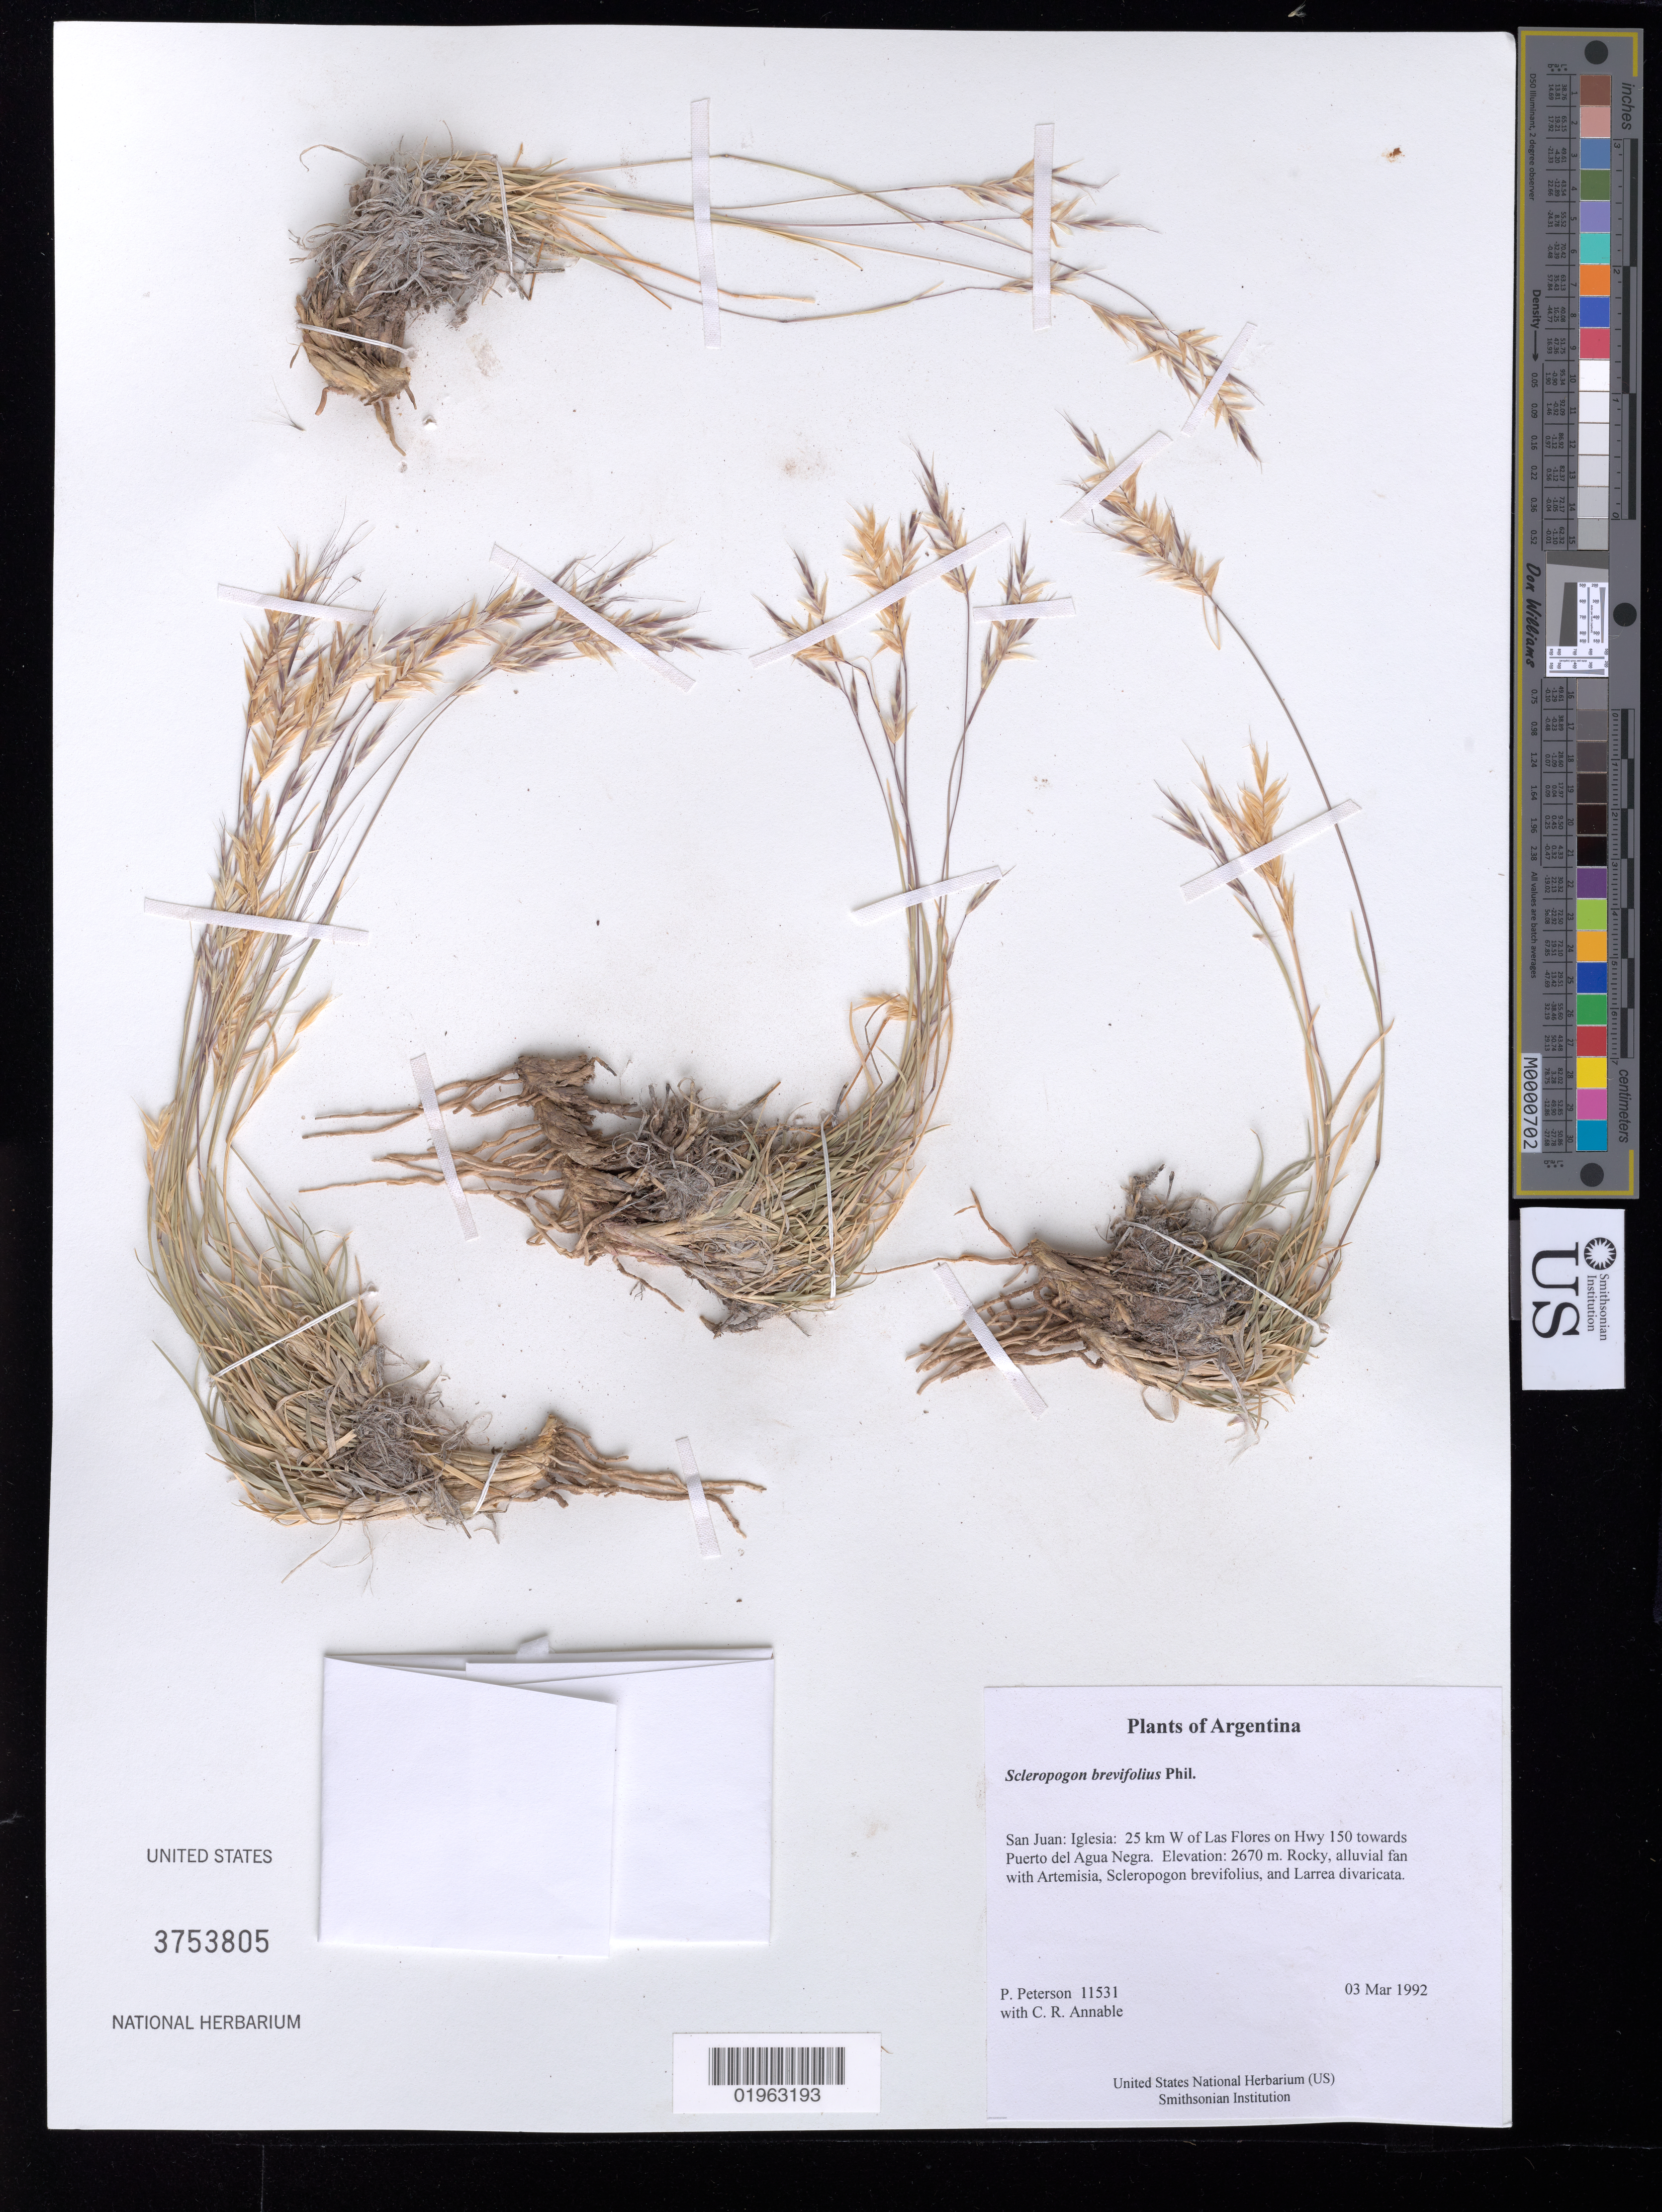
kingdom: Plantae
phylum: Tracheophyta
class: Liliopsida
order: Poales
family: Poaceae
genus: Scleropogon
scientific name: Scleropogon brevifolius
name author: Phil.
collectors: P. M. Peterson & C. R. Annable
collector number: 11531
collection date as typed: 03 Mar 1992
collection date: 1992-03-03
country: Argentina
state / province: San Juan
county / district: Iglesia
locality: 25 km W of Las Flores on Hwy 150 towards Puerto del Agua Negra.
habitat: Rocky, alluvial fan with Artemisia, Scleropogon brevifolius, and Larrea divaricata.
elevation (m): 2670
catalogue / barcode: US 3753805